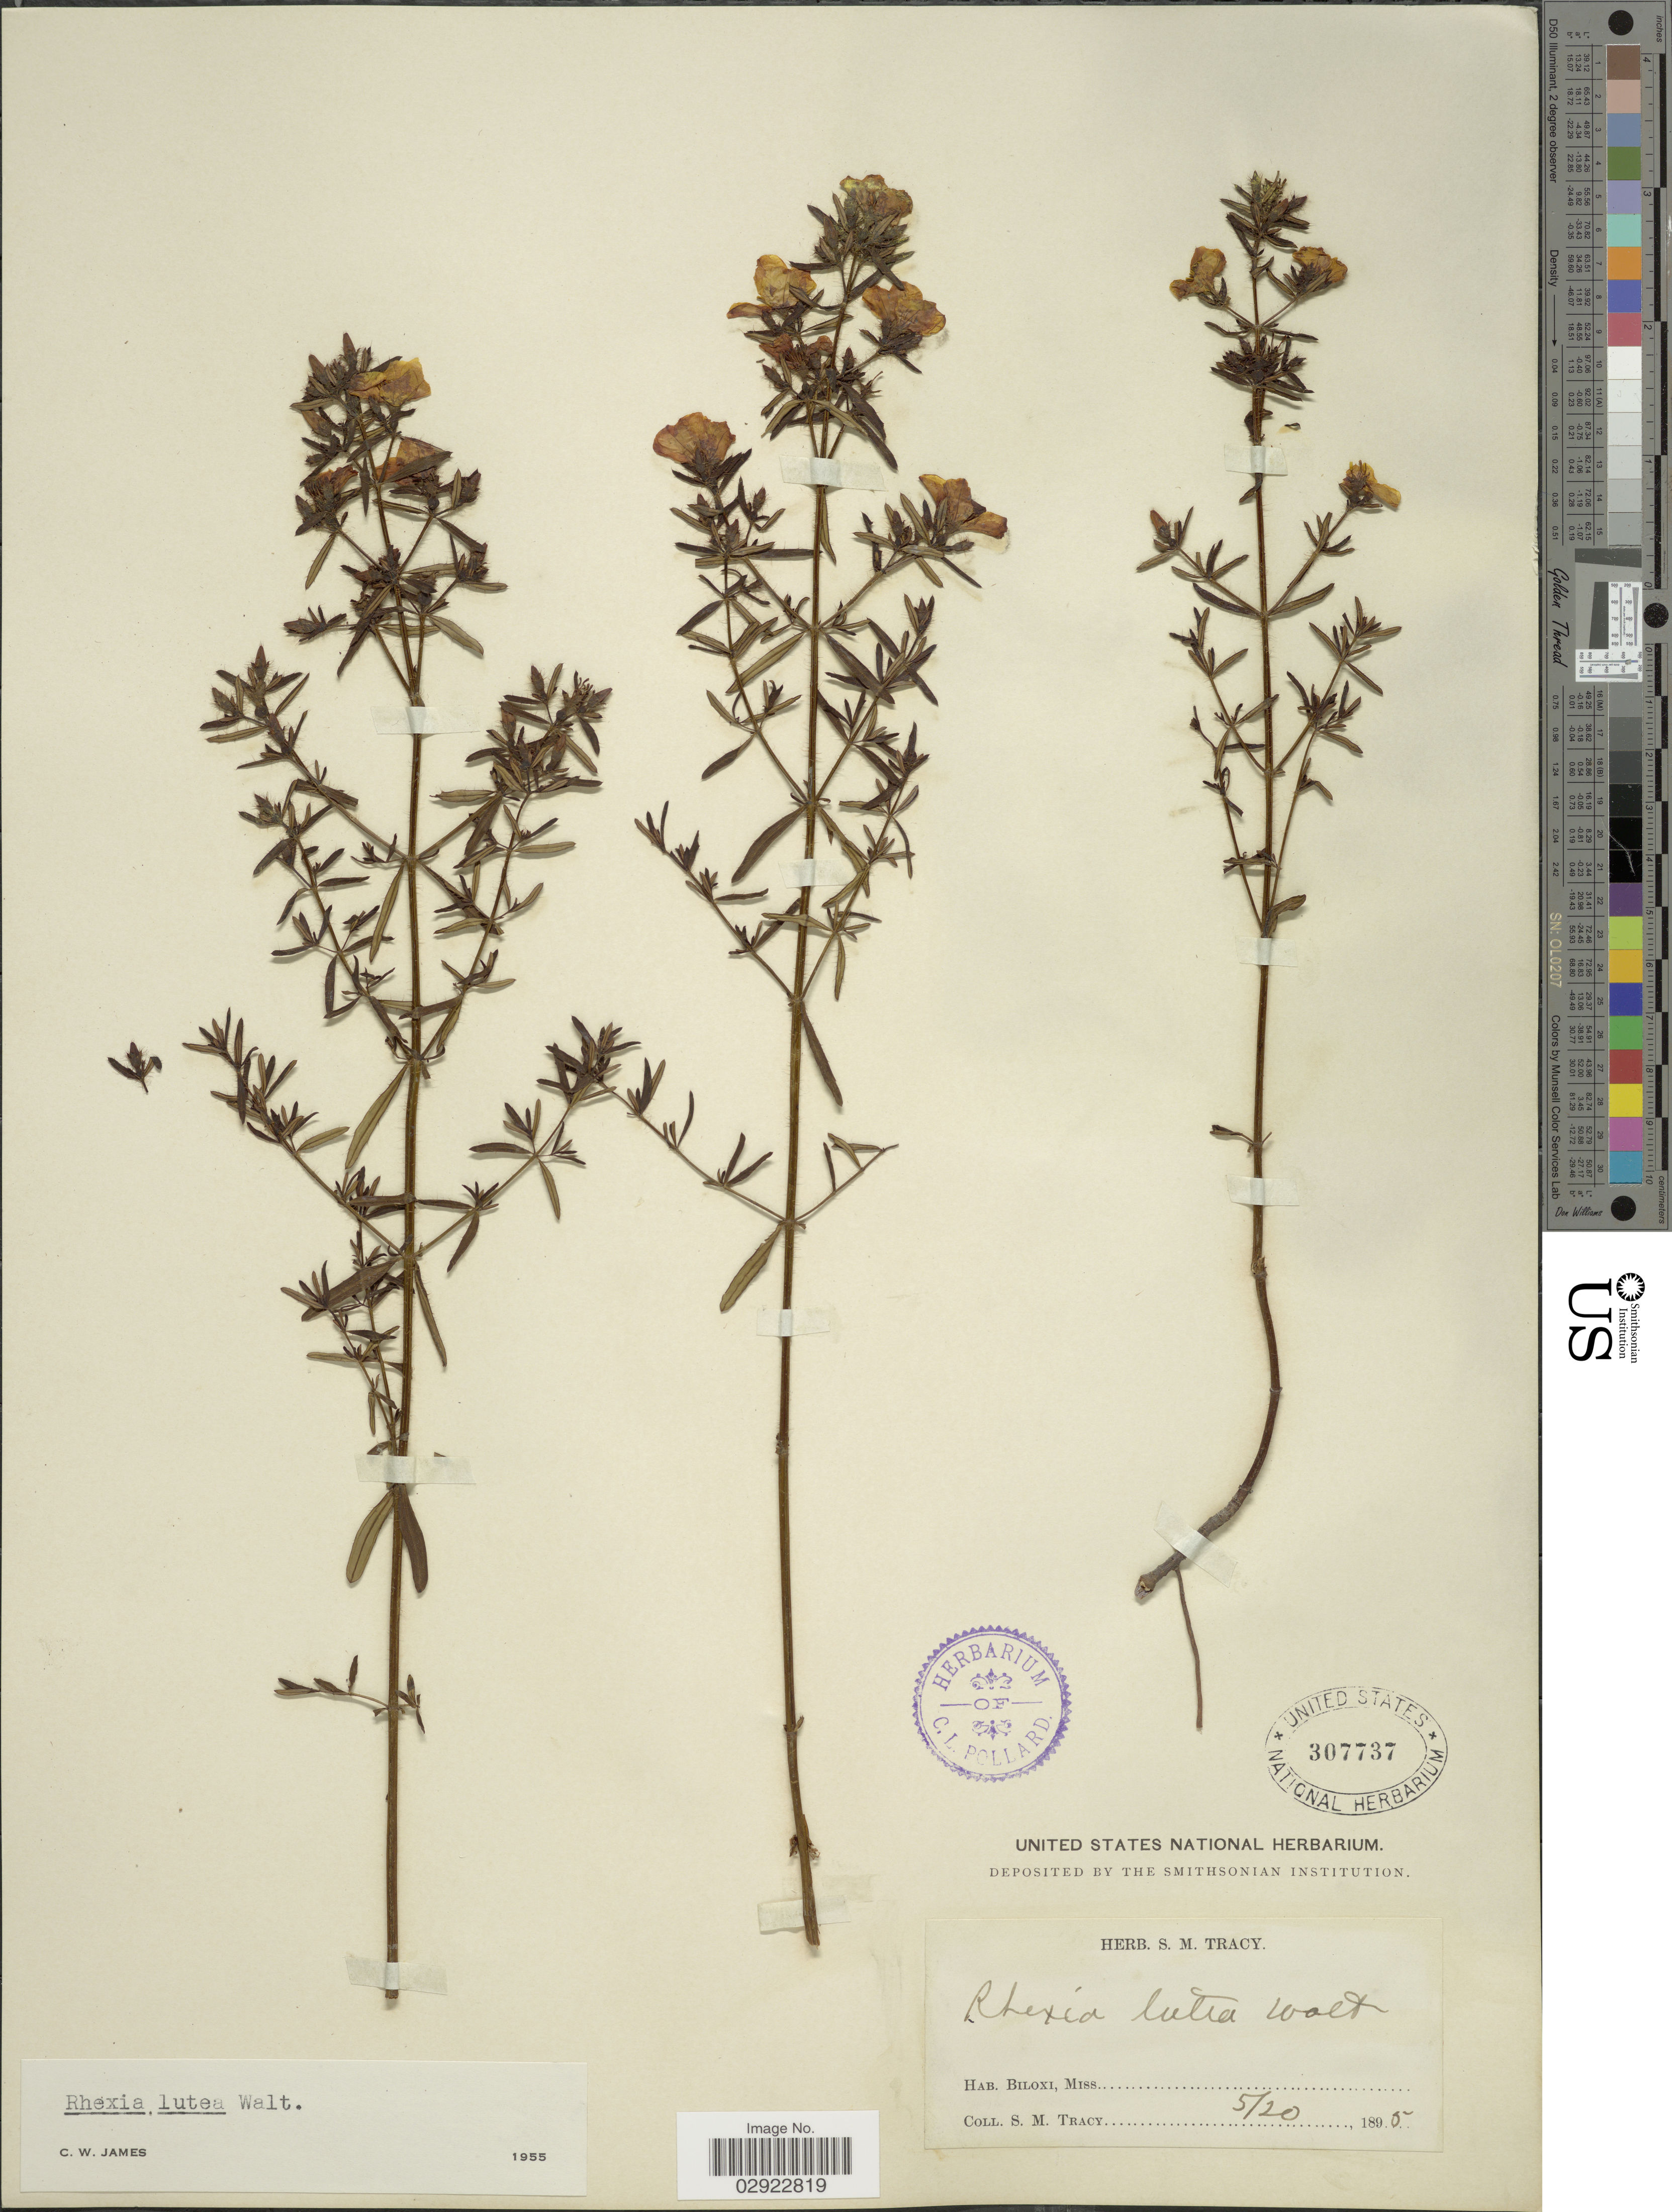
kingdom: Plantae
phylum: Tracheophyta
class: Magnoliopsida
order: Myrtales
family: Melastomataceae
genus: Rhexia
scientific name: Rhexia lutea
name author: Walter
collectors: S. M. Tracy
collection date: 1895-05-20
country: United States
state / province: Mississippi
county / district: Harrison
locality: Biloxi.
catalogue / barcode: US 307737